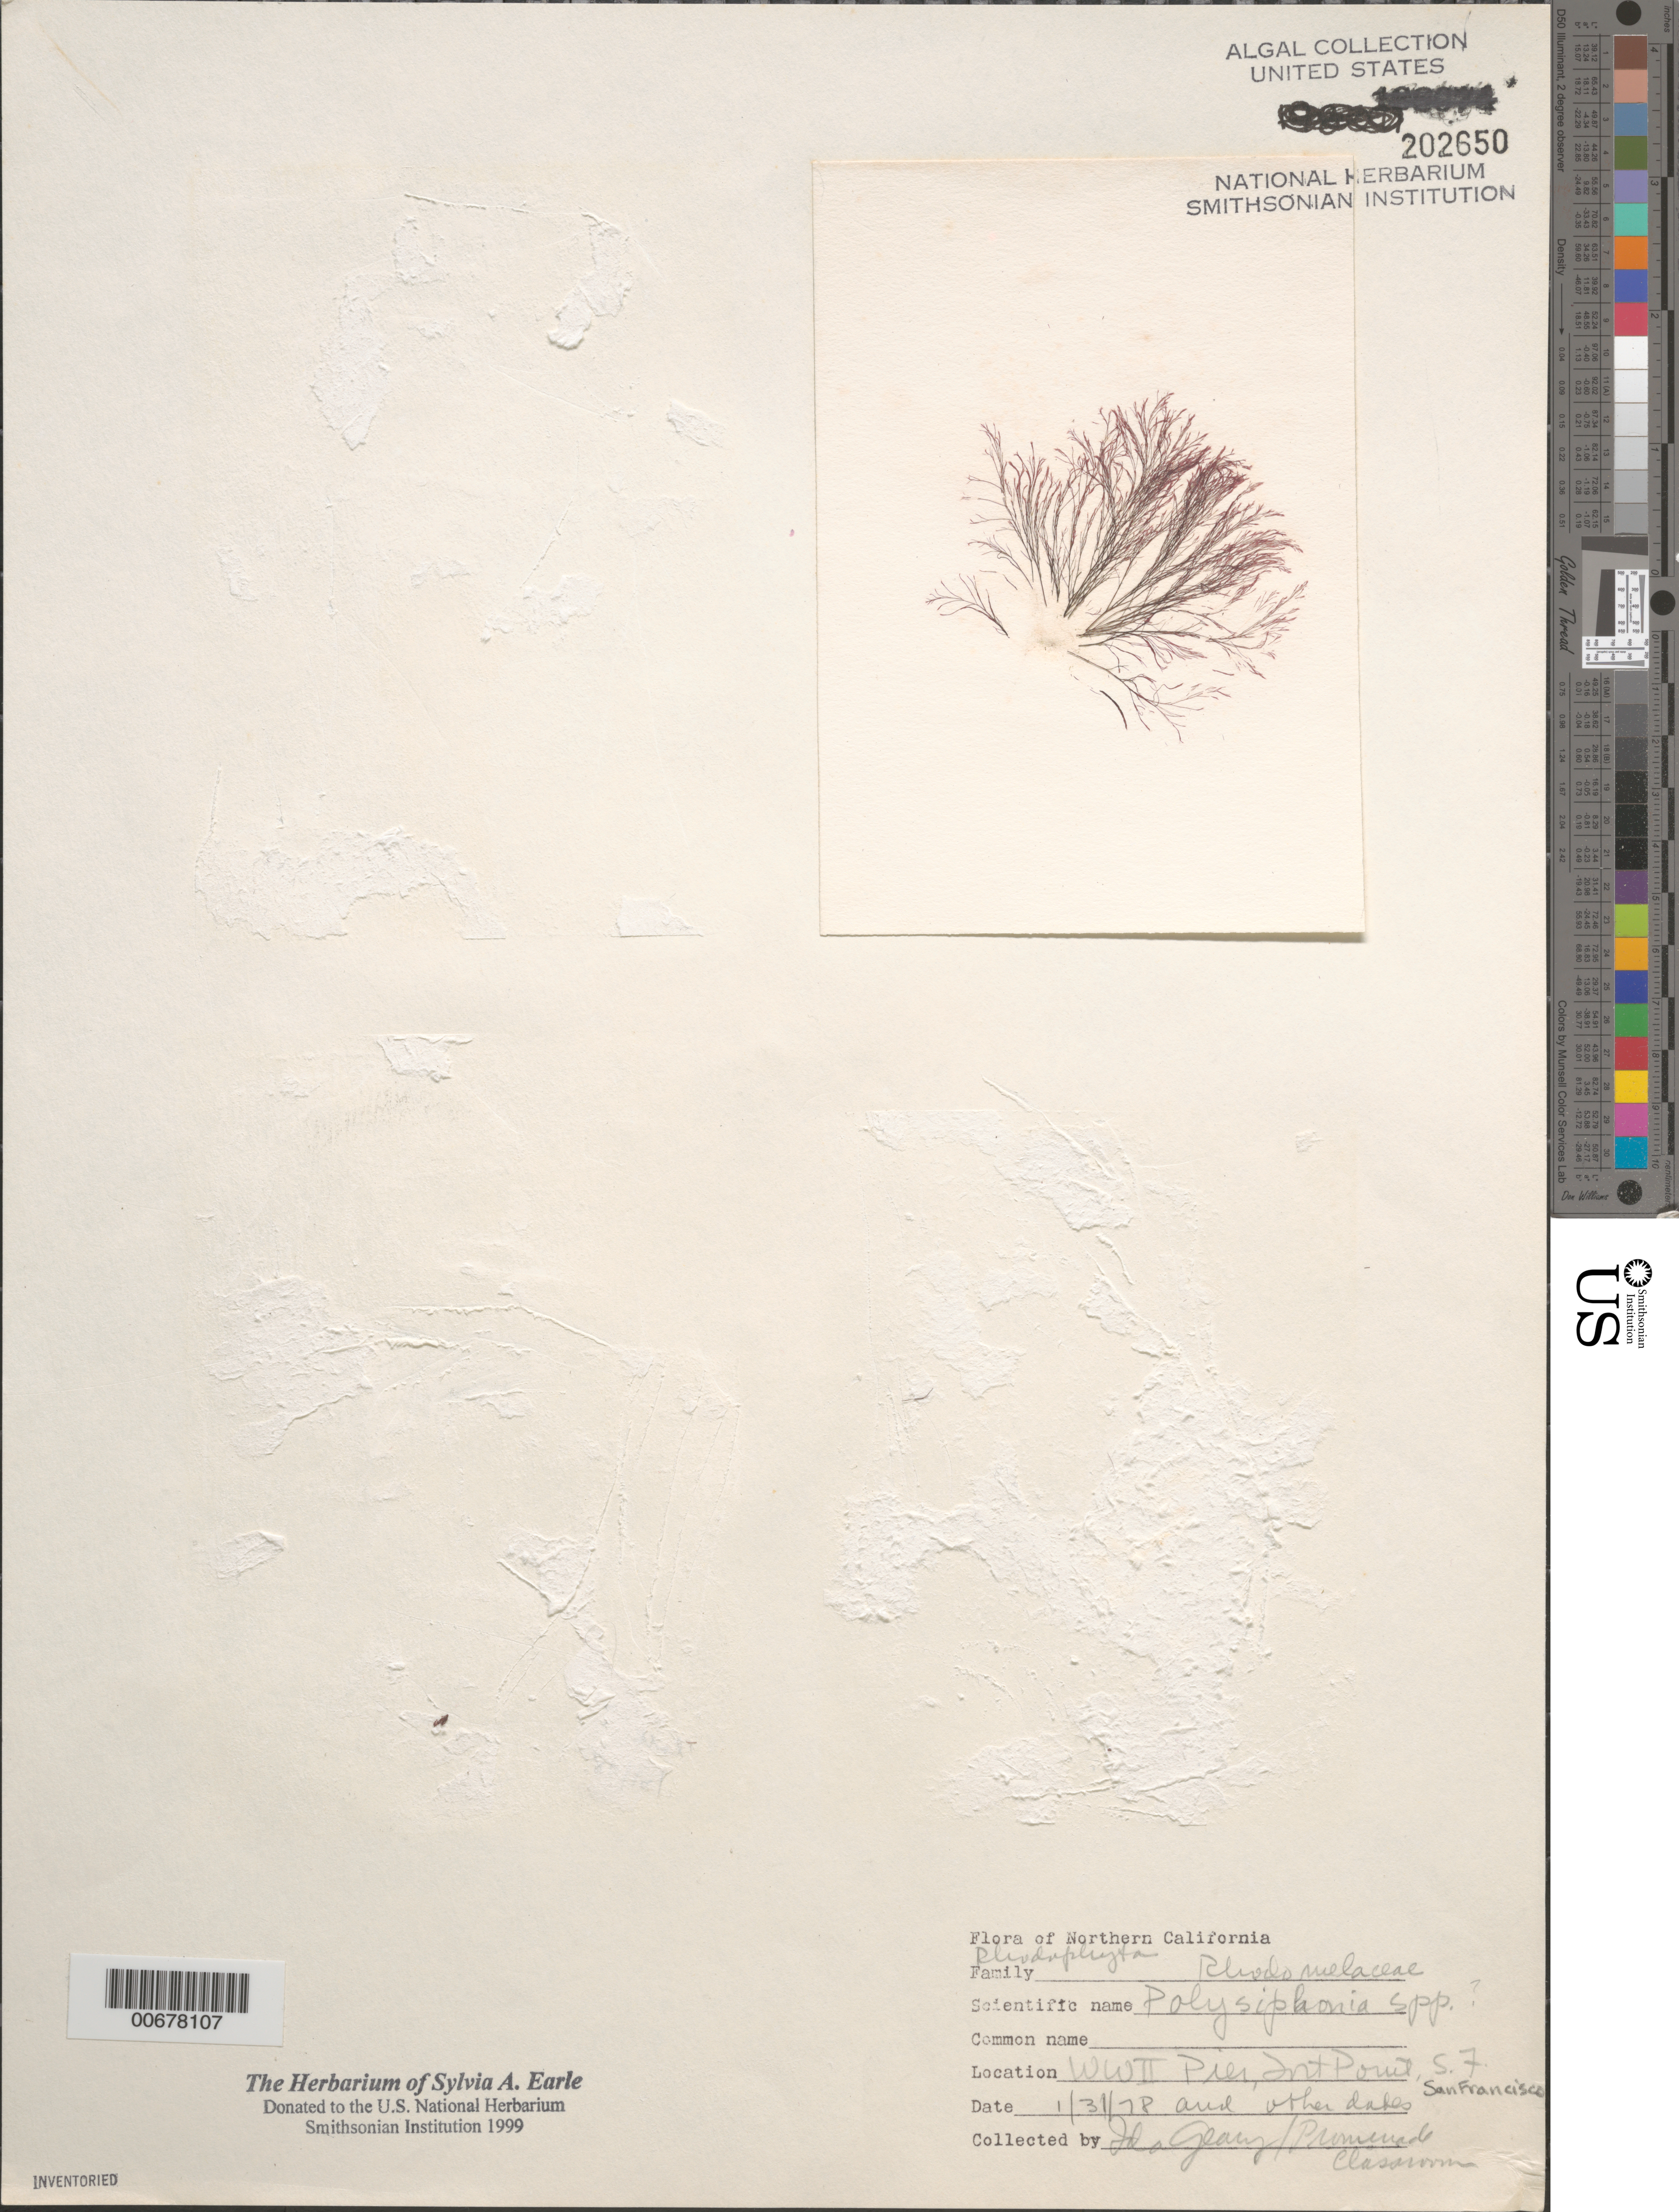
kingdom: Plantae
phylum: Rhodophyta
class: Florideophyceae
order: Ceramiales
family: Rhodomelaceae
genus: Polysiphonia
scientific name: Polysiphonia sp.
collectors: I. Geary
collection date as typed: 31 Jan 1978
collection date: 1978-01-31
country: United States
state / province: California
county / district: San Francisco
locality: San Francisco, Fort Point, World War II Pier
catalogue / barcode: US 202650